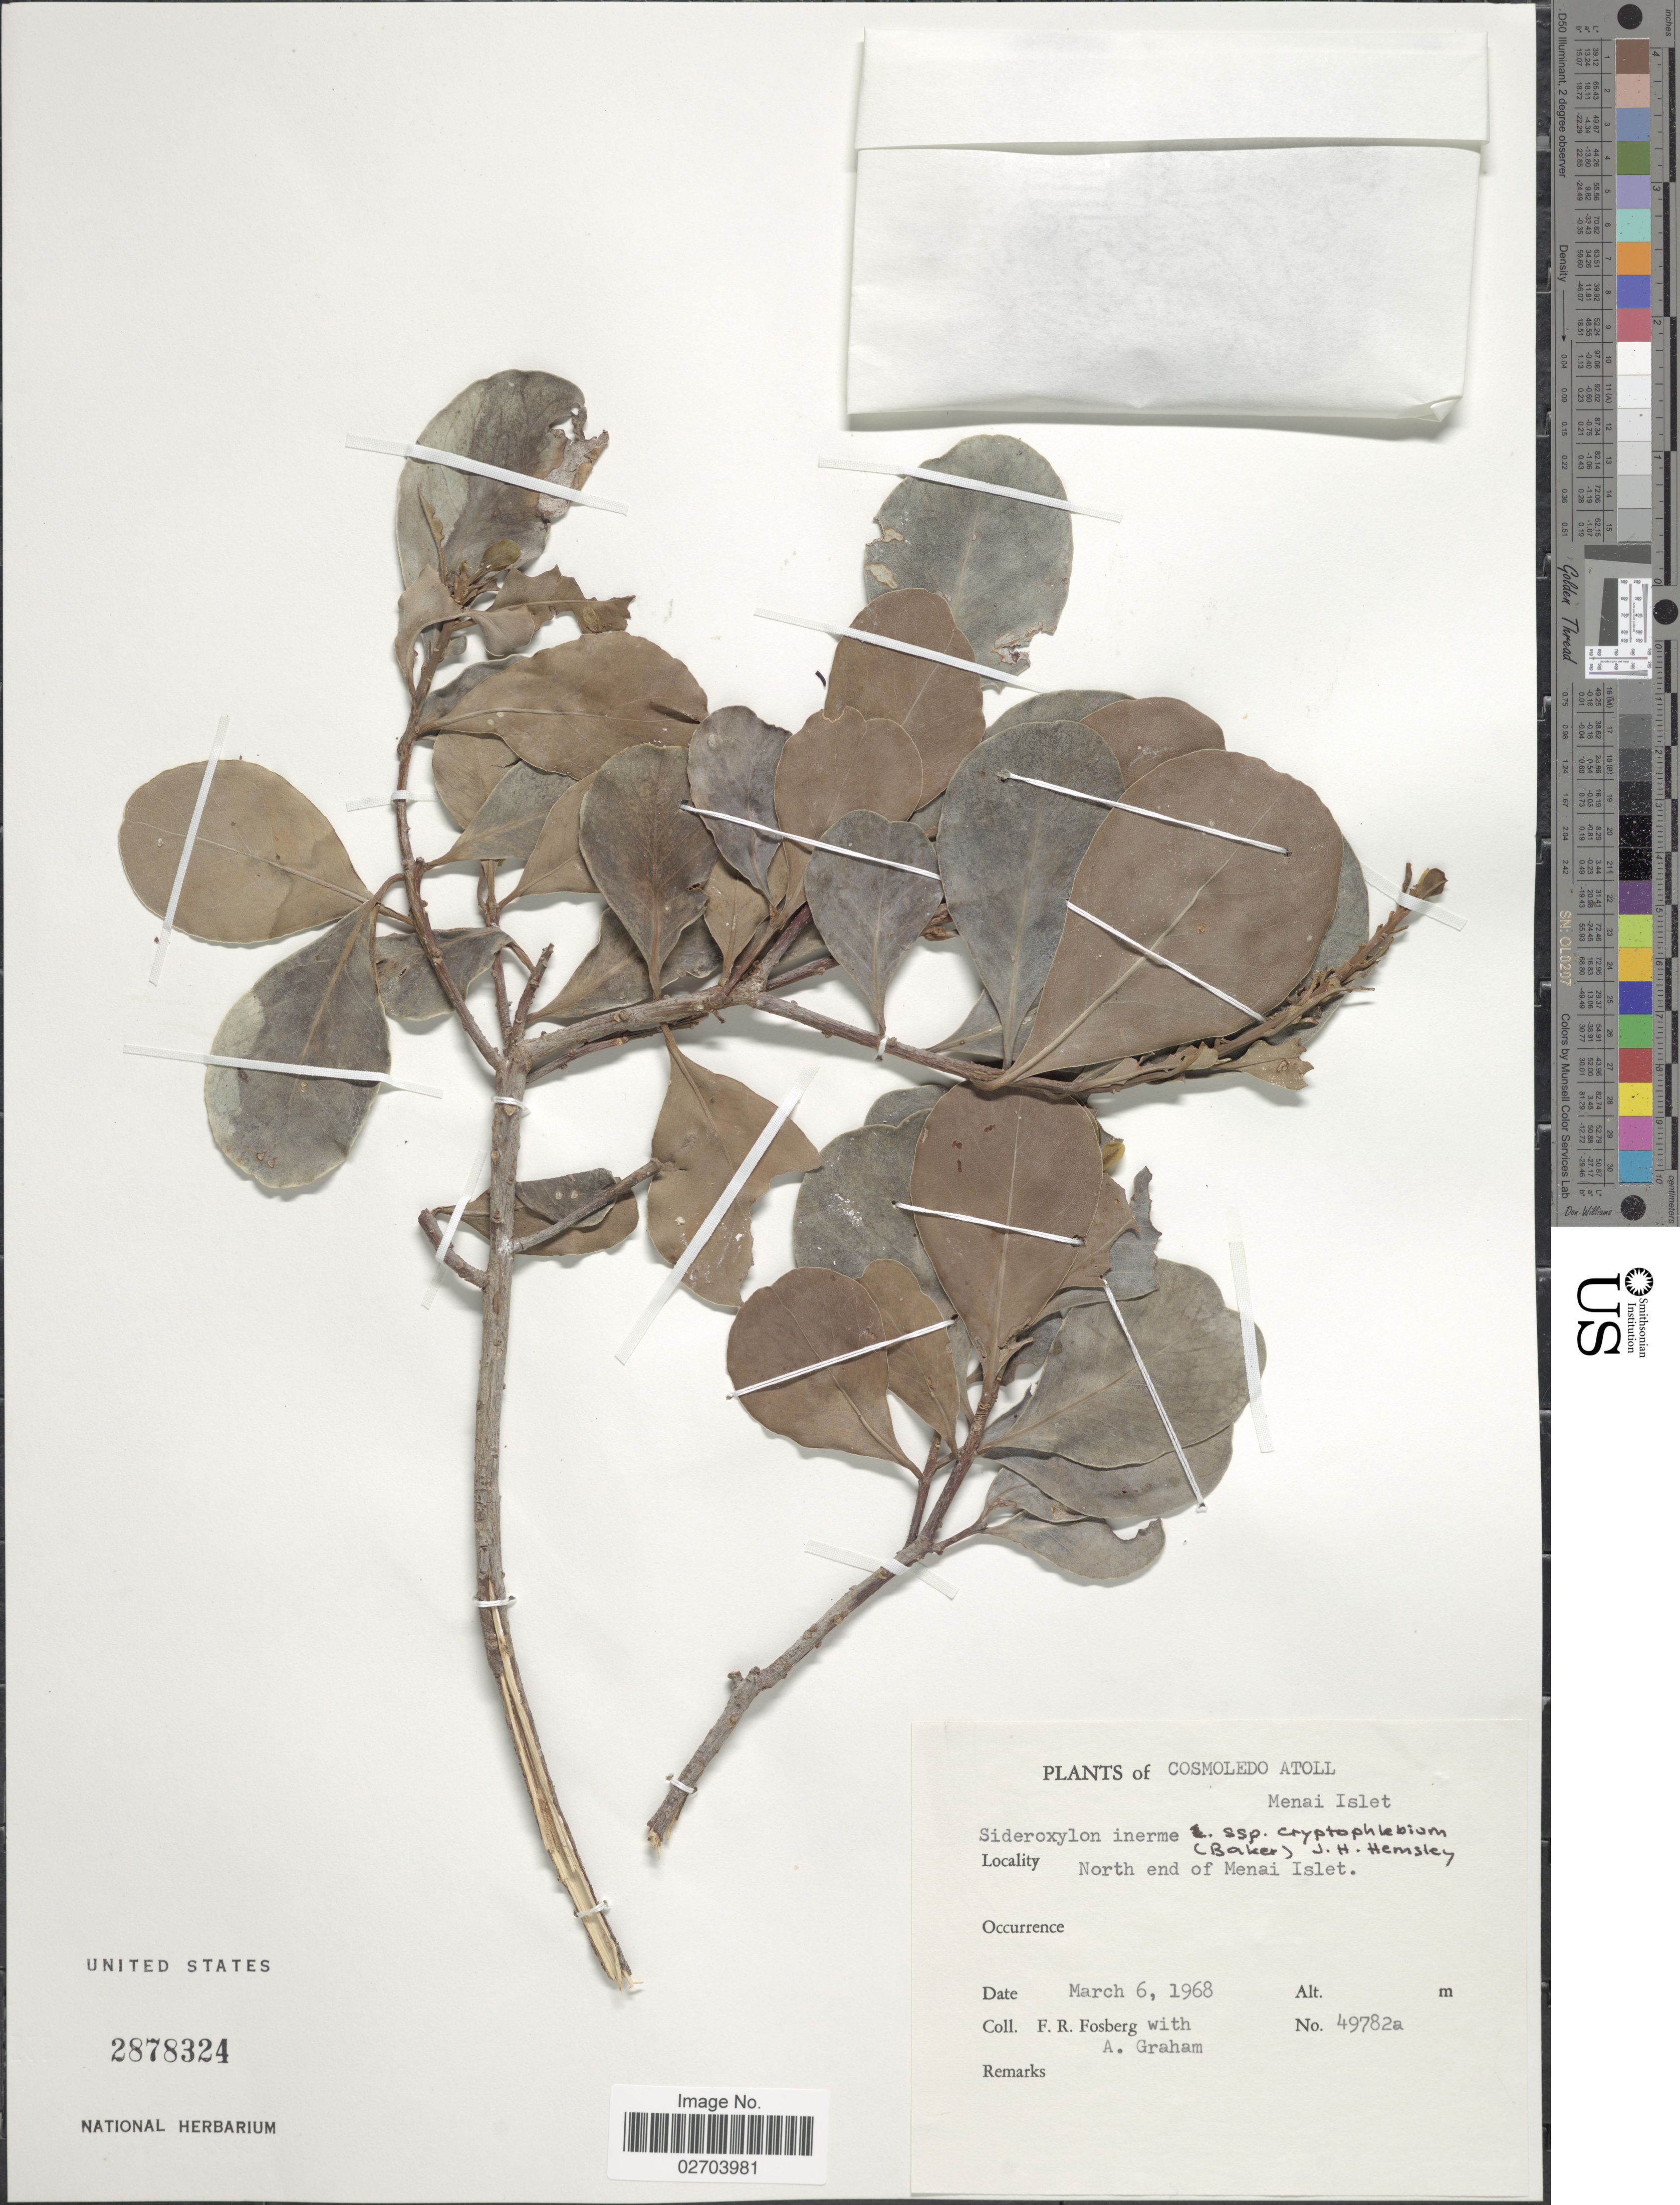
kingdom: Plantae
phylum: Tracheophyta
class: Magnoliopsida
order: Ericales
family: Sapotaceae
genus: Sideroxylon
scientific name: Sideroxylon inerme subsp. cryptophlebium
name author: (Baker) J.H. Hemsl.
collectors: F. R. Fosberg & A. Graham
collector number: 49782a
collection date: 1968-03-06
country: Seychelles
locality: Cosmoledo Atoll, Menai Islet. North end of Menai Islet.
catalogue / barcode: US 2878324